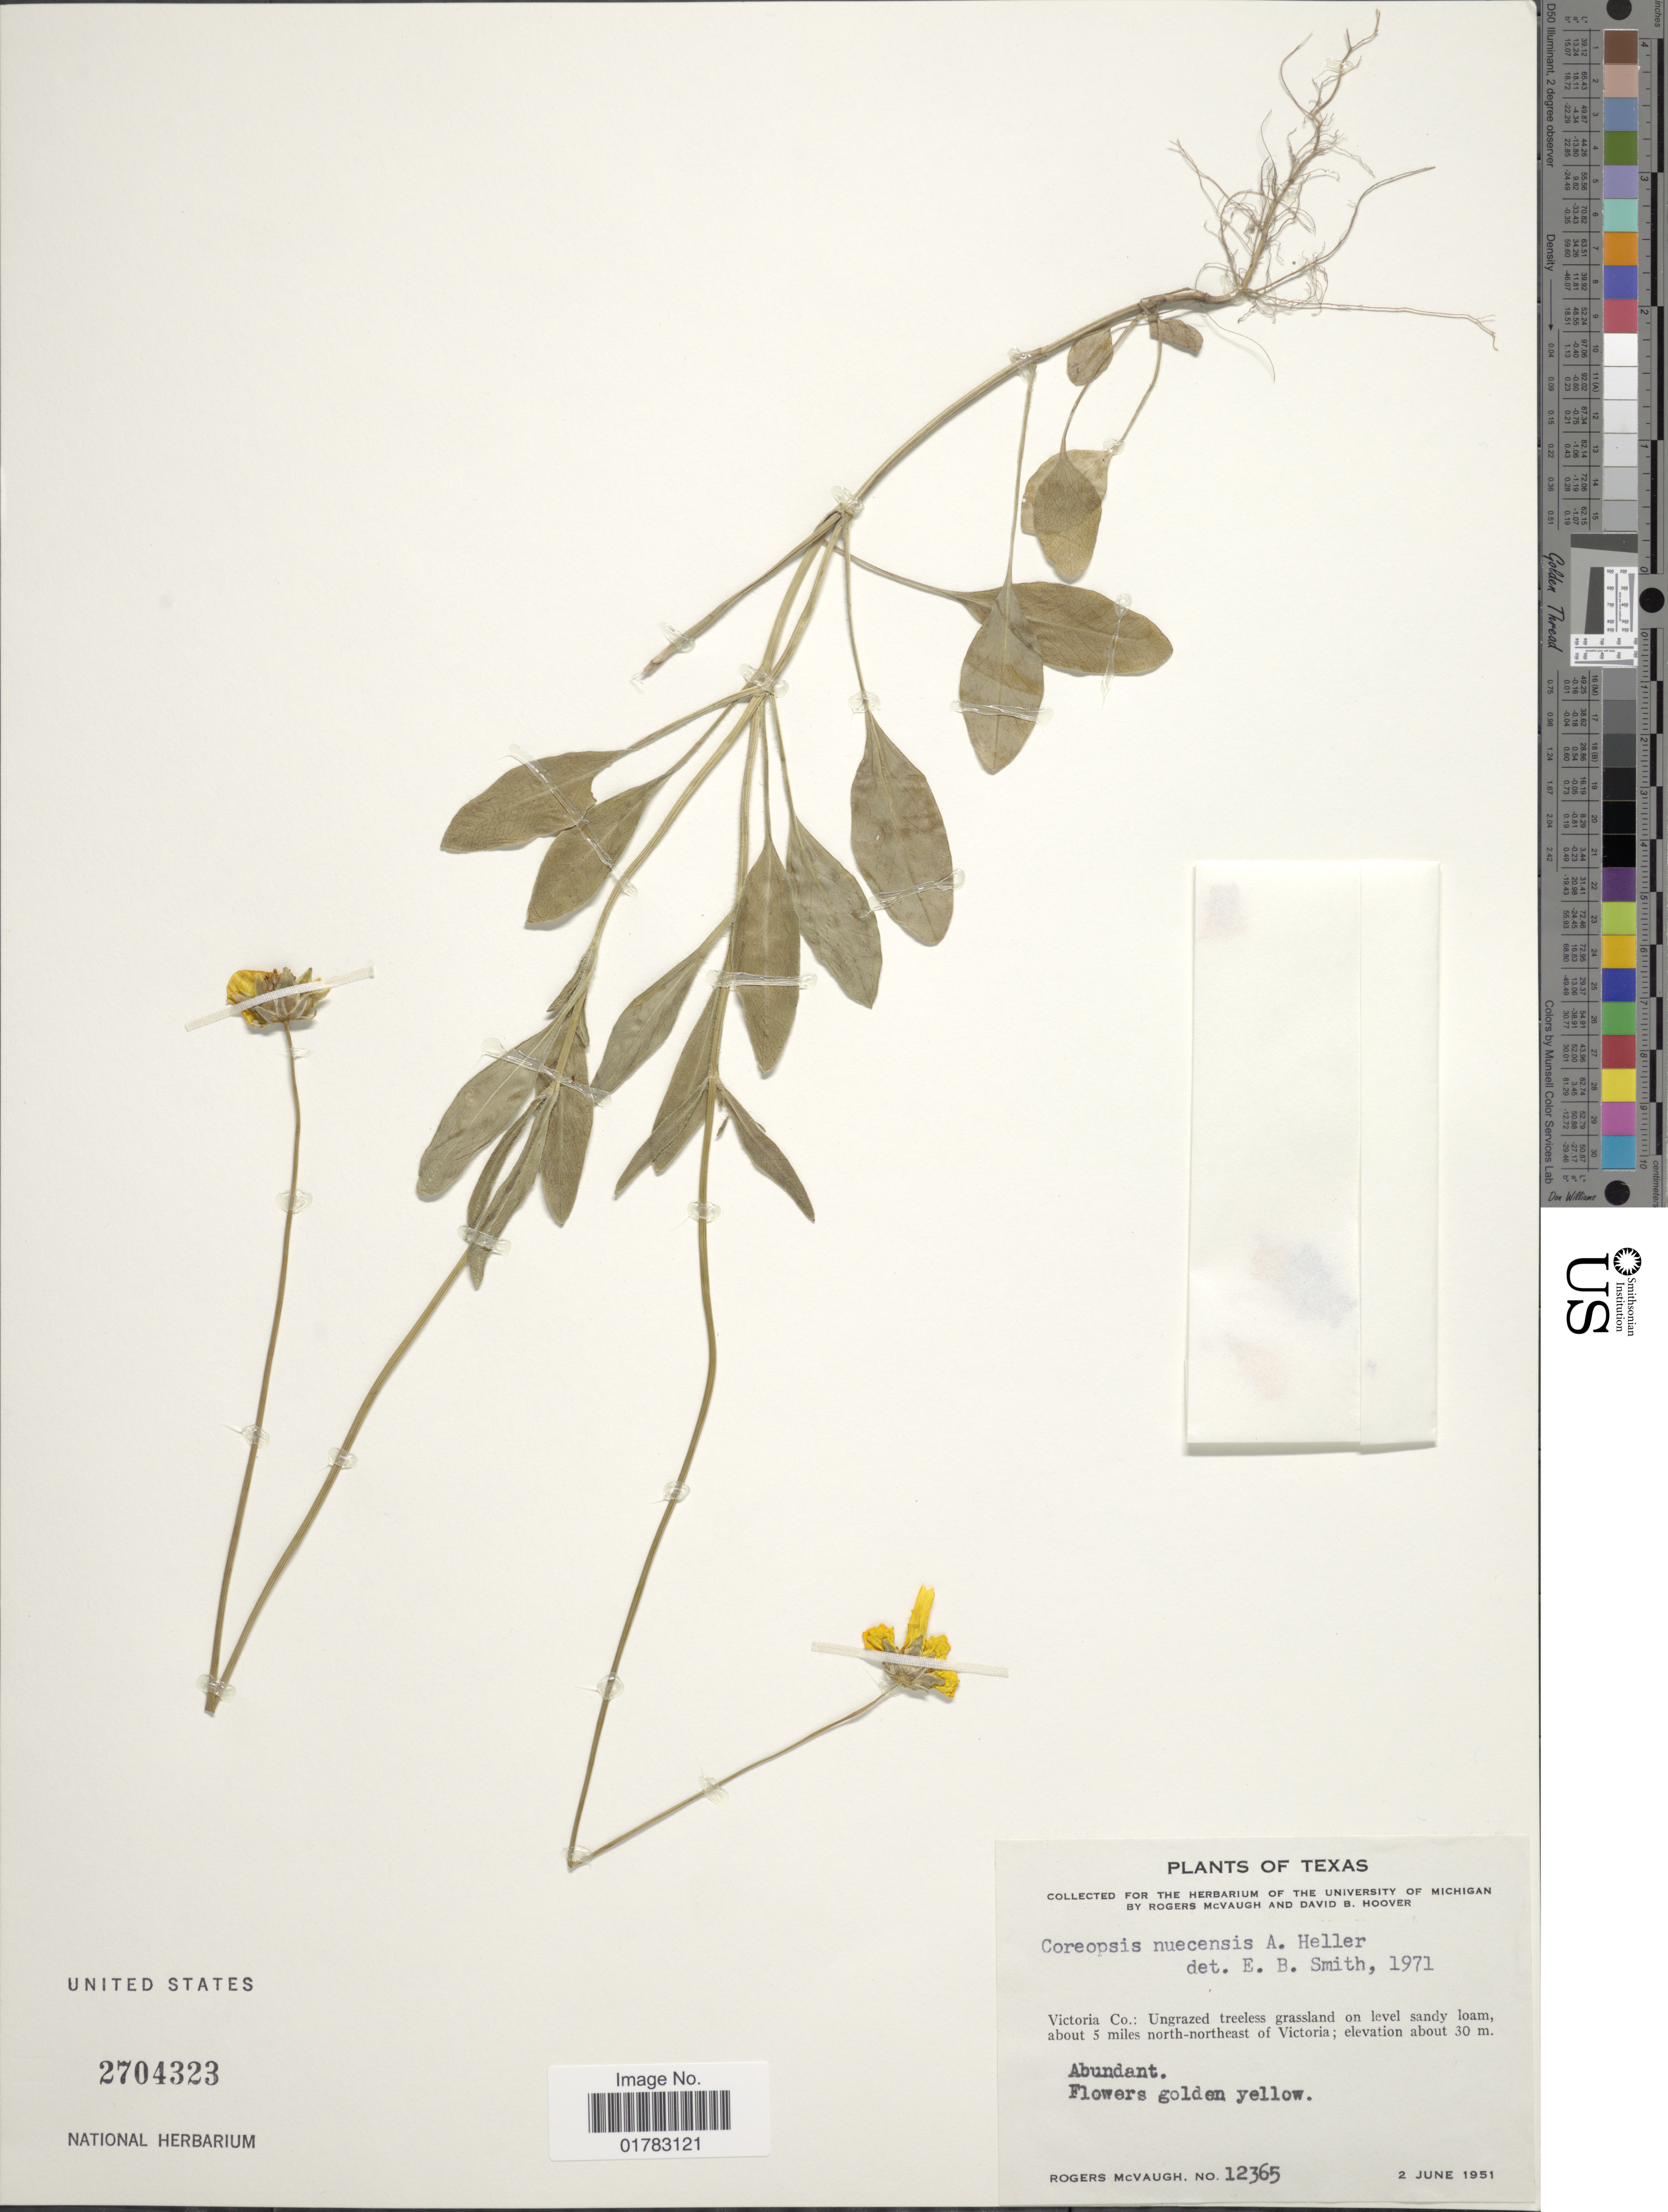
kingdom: Plantae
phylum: Tracheophyta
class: Magnoliopsida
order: Asterales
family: Asteraceae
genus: Coreopsis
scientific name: Coreopsis nuecensis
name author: A. Heller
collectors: R. McVaugh & D. B. Hoover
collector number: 12365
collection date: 1951-06-02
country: United States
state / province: Texas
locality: Victoria Co.: ungrazed treeless grassland on level sandy loam, about 5 miles north-northeast of Vicotria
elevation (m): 30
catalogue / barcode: US 2704323